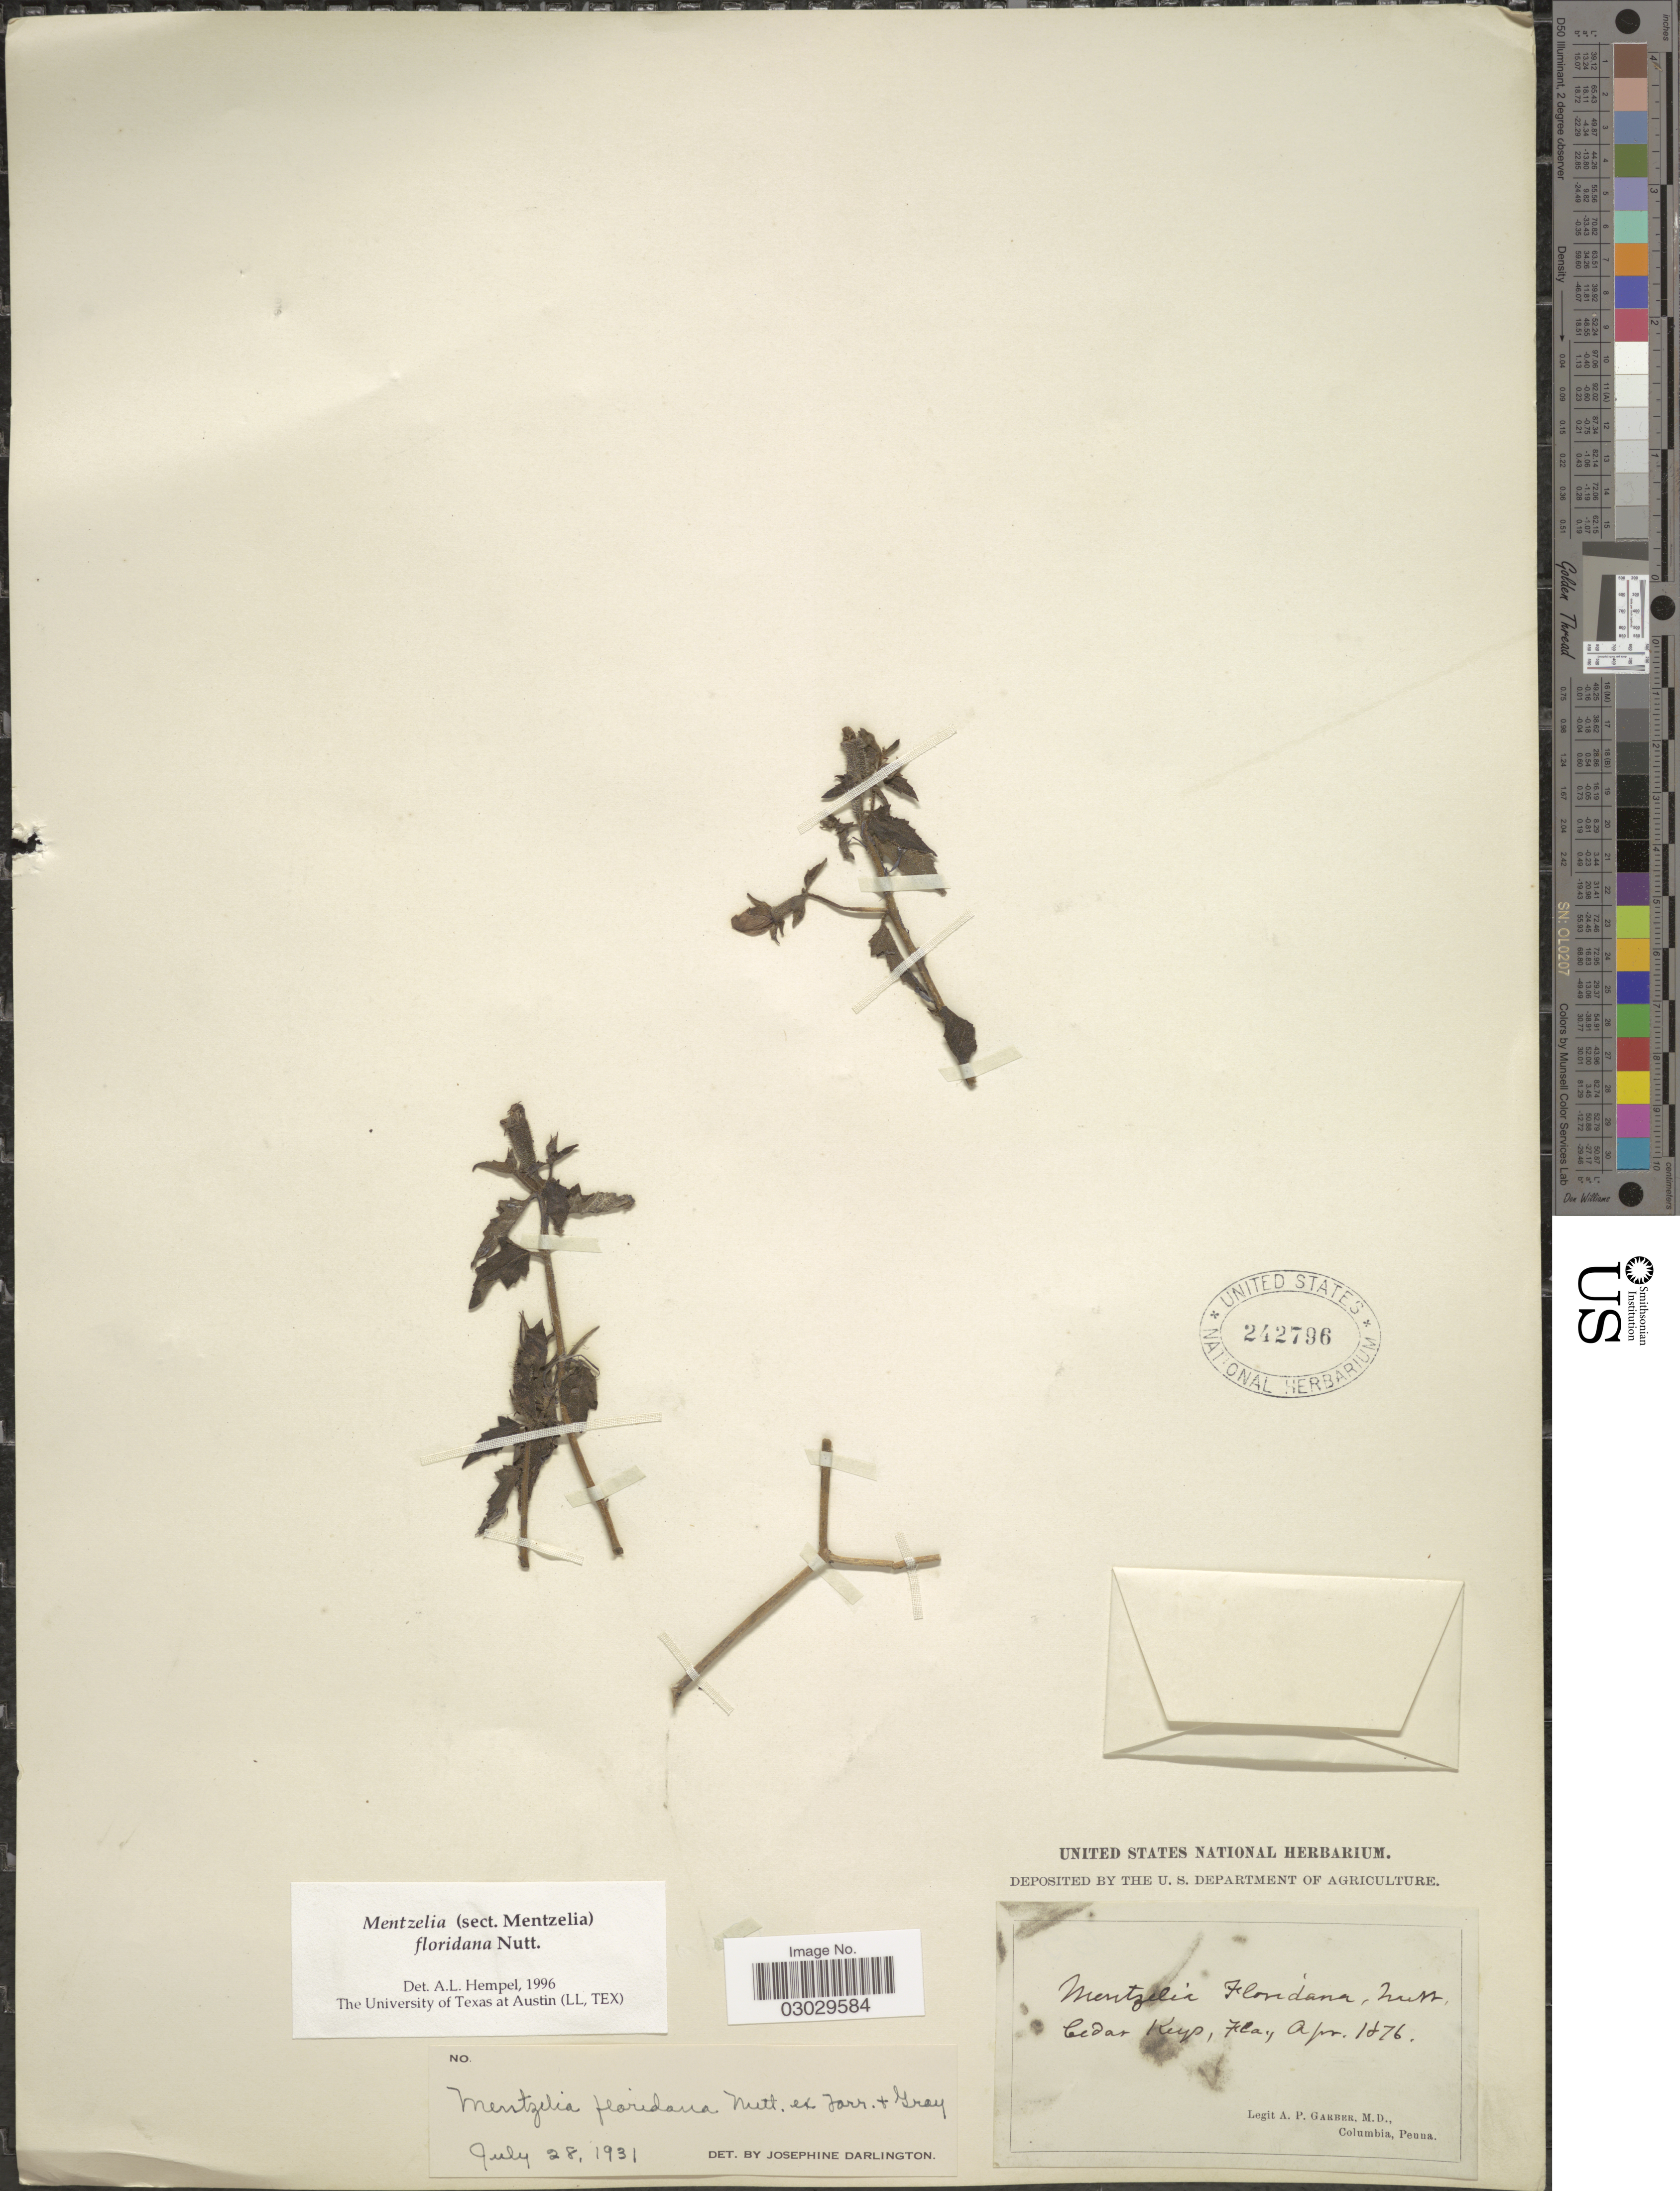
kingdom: Plantae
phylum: Tracheophyta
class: Magnoliopsida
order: Cornales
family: Loasaceae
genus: Mentzelia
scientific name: Mentzelia floridana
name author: Nutt. ex Torr. & A. Gray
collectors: A. P. Garber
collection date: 1876-04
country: United States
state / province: Florida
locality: Cedar Keys.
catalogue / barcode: US 242796